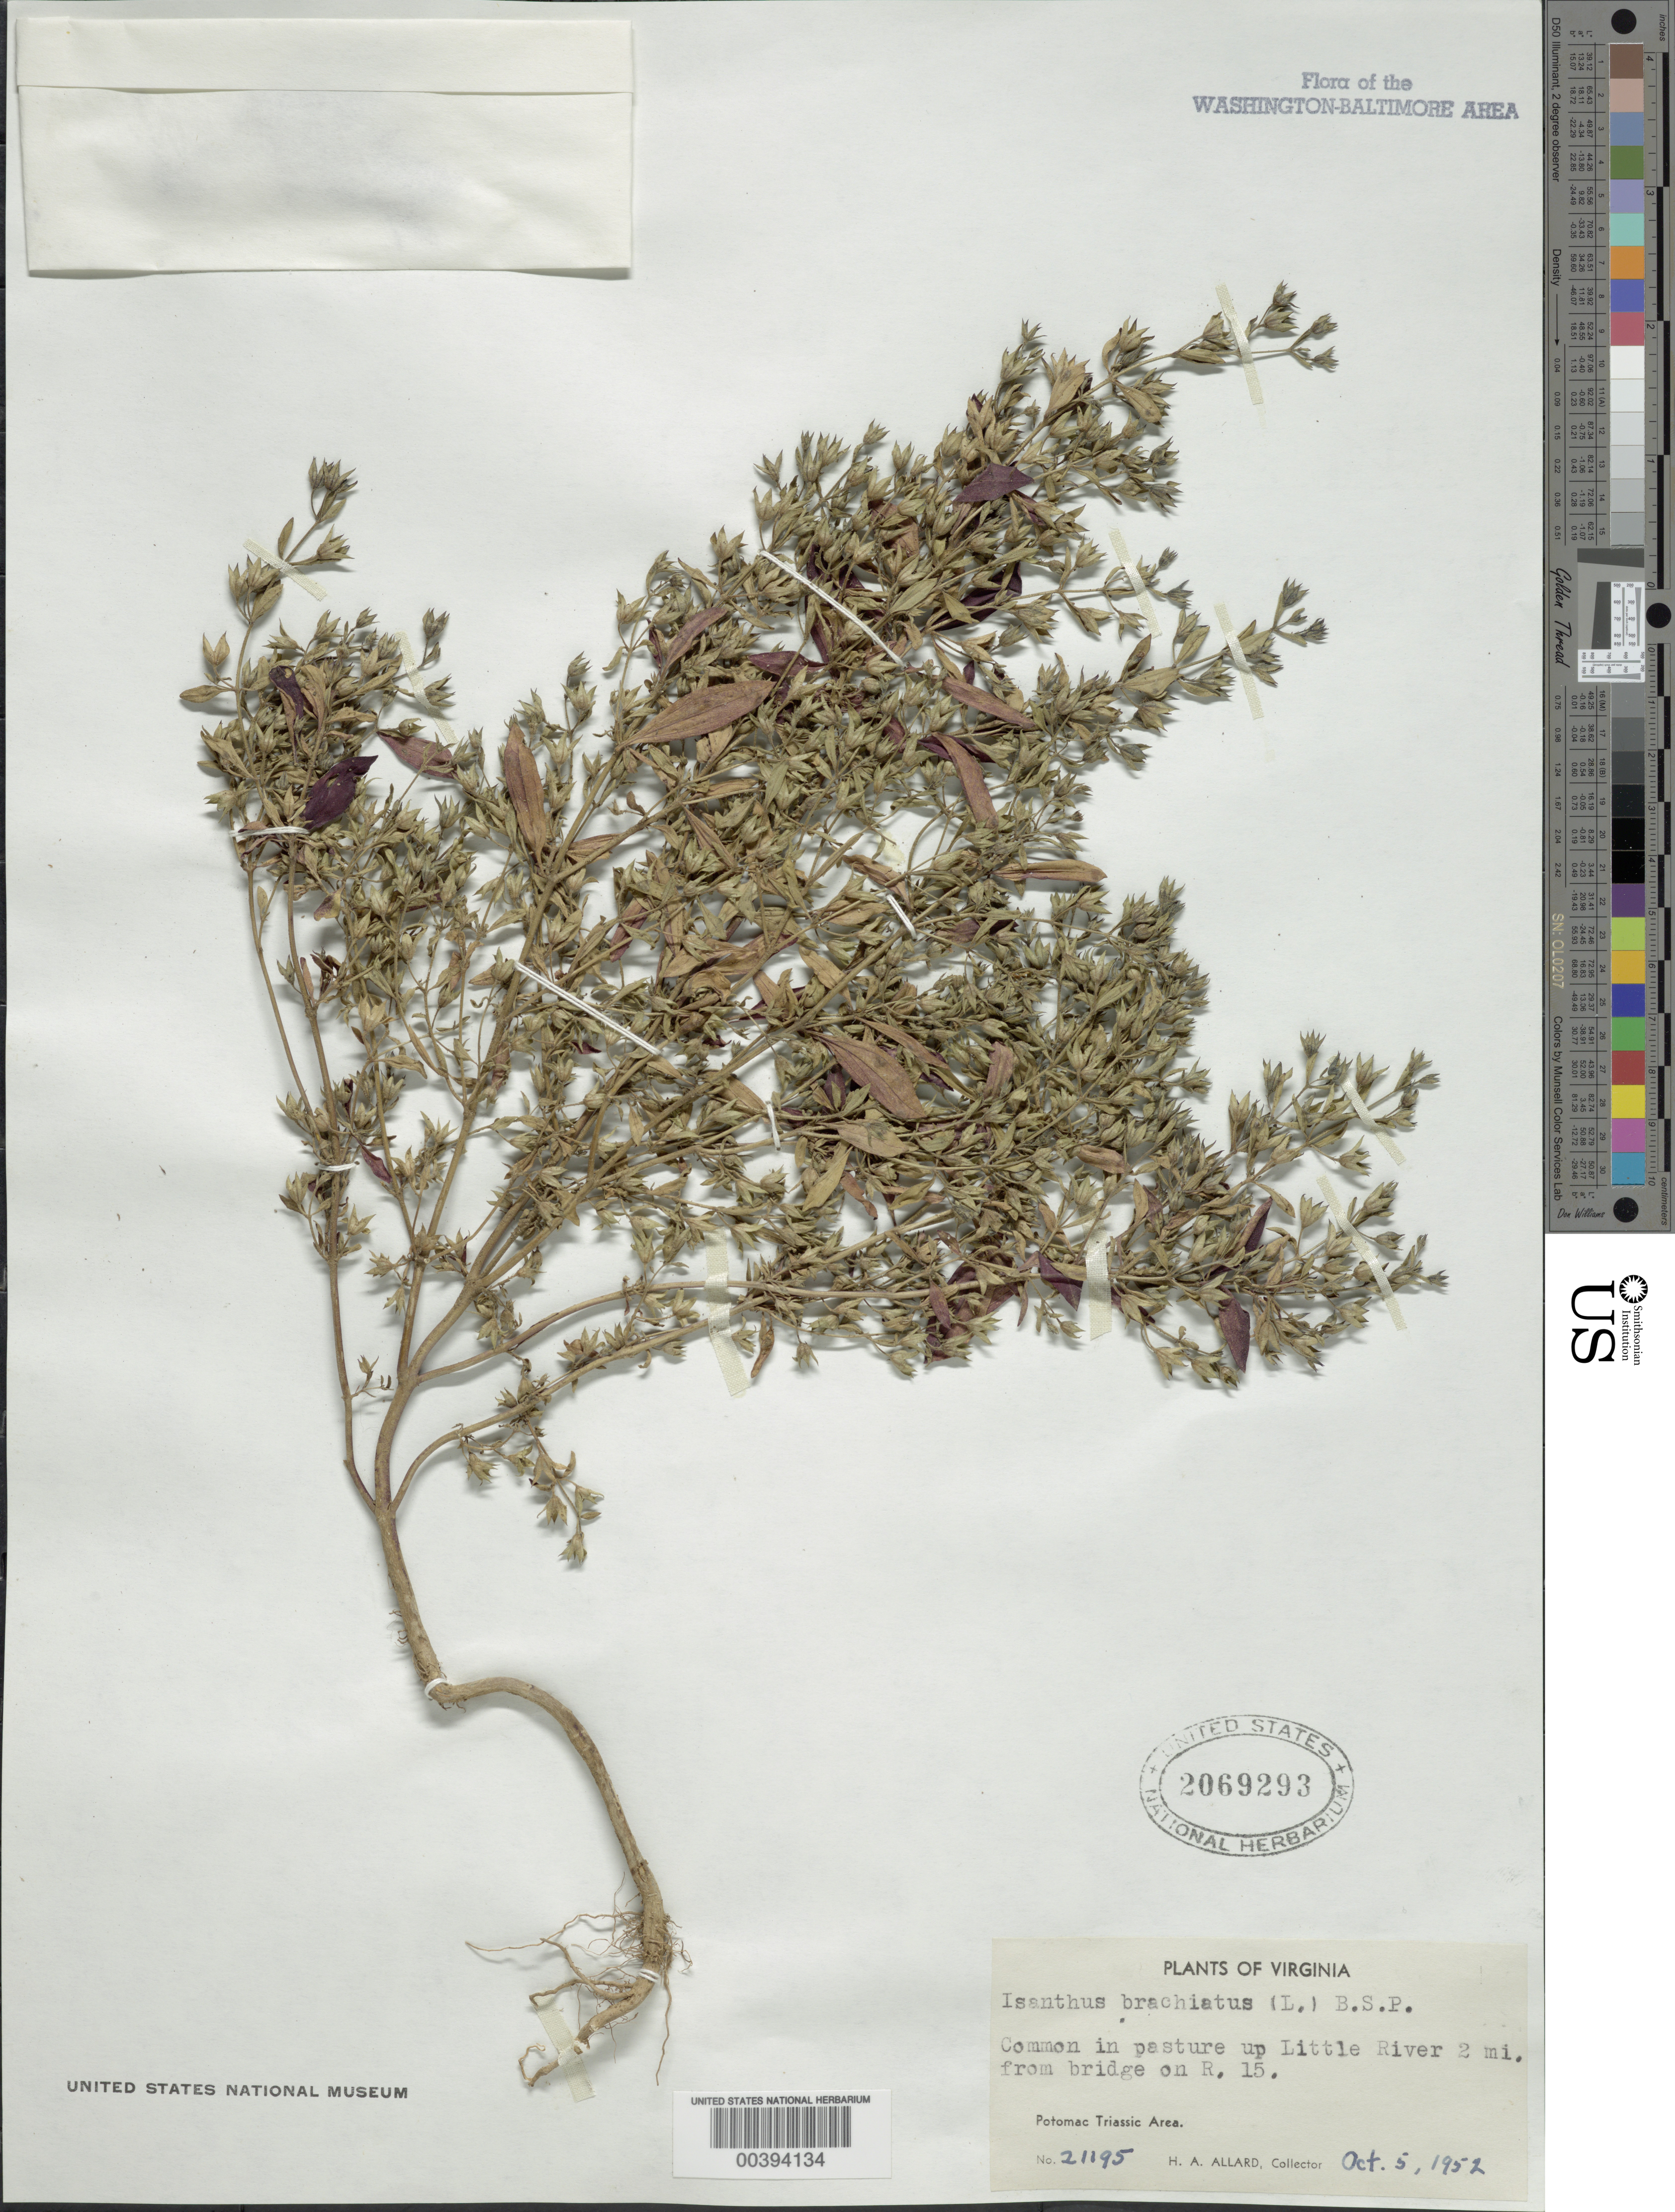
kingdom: Plantae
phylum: Tracheophyta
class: Magnoliopsida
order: Lamiales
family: Lamiaceae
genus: Isanthus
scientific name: Isanthus brachiatus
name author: (L.) Britton et al.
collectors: H. A. Allard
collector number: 21195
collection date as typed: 05 Oct 1952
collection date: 1952-10-05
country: United States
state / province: Virginia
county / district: Loudoun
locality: Upstream from Route 15 on Little River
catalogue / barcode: US 2069293